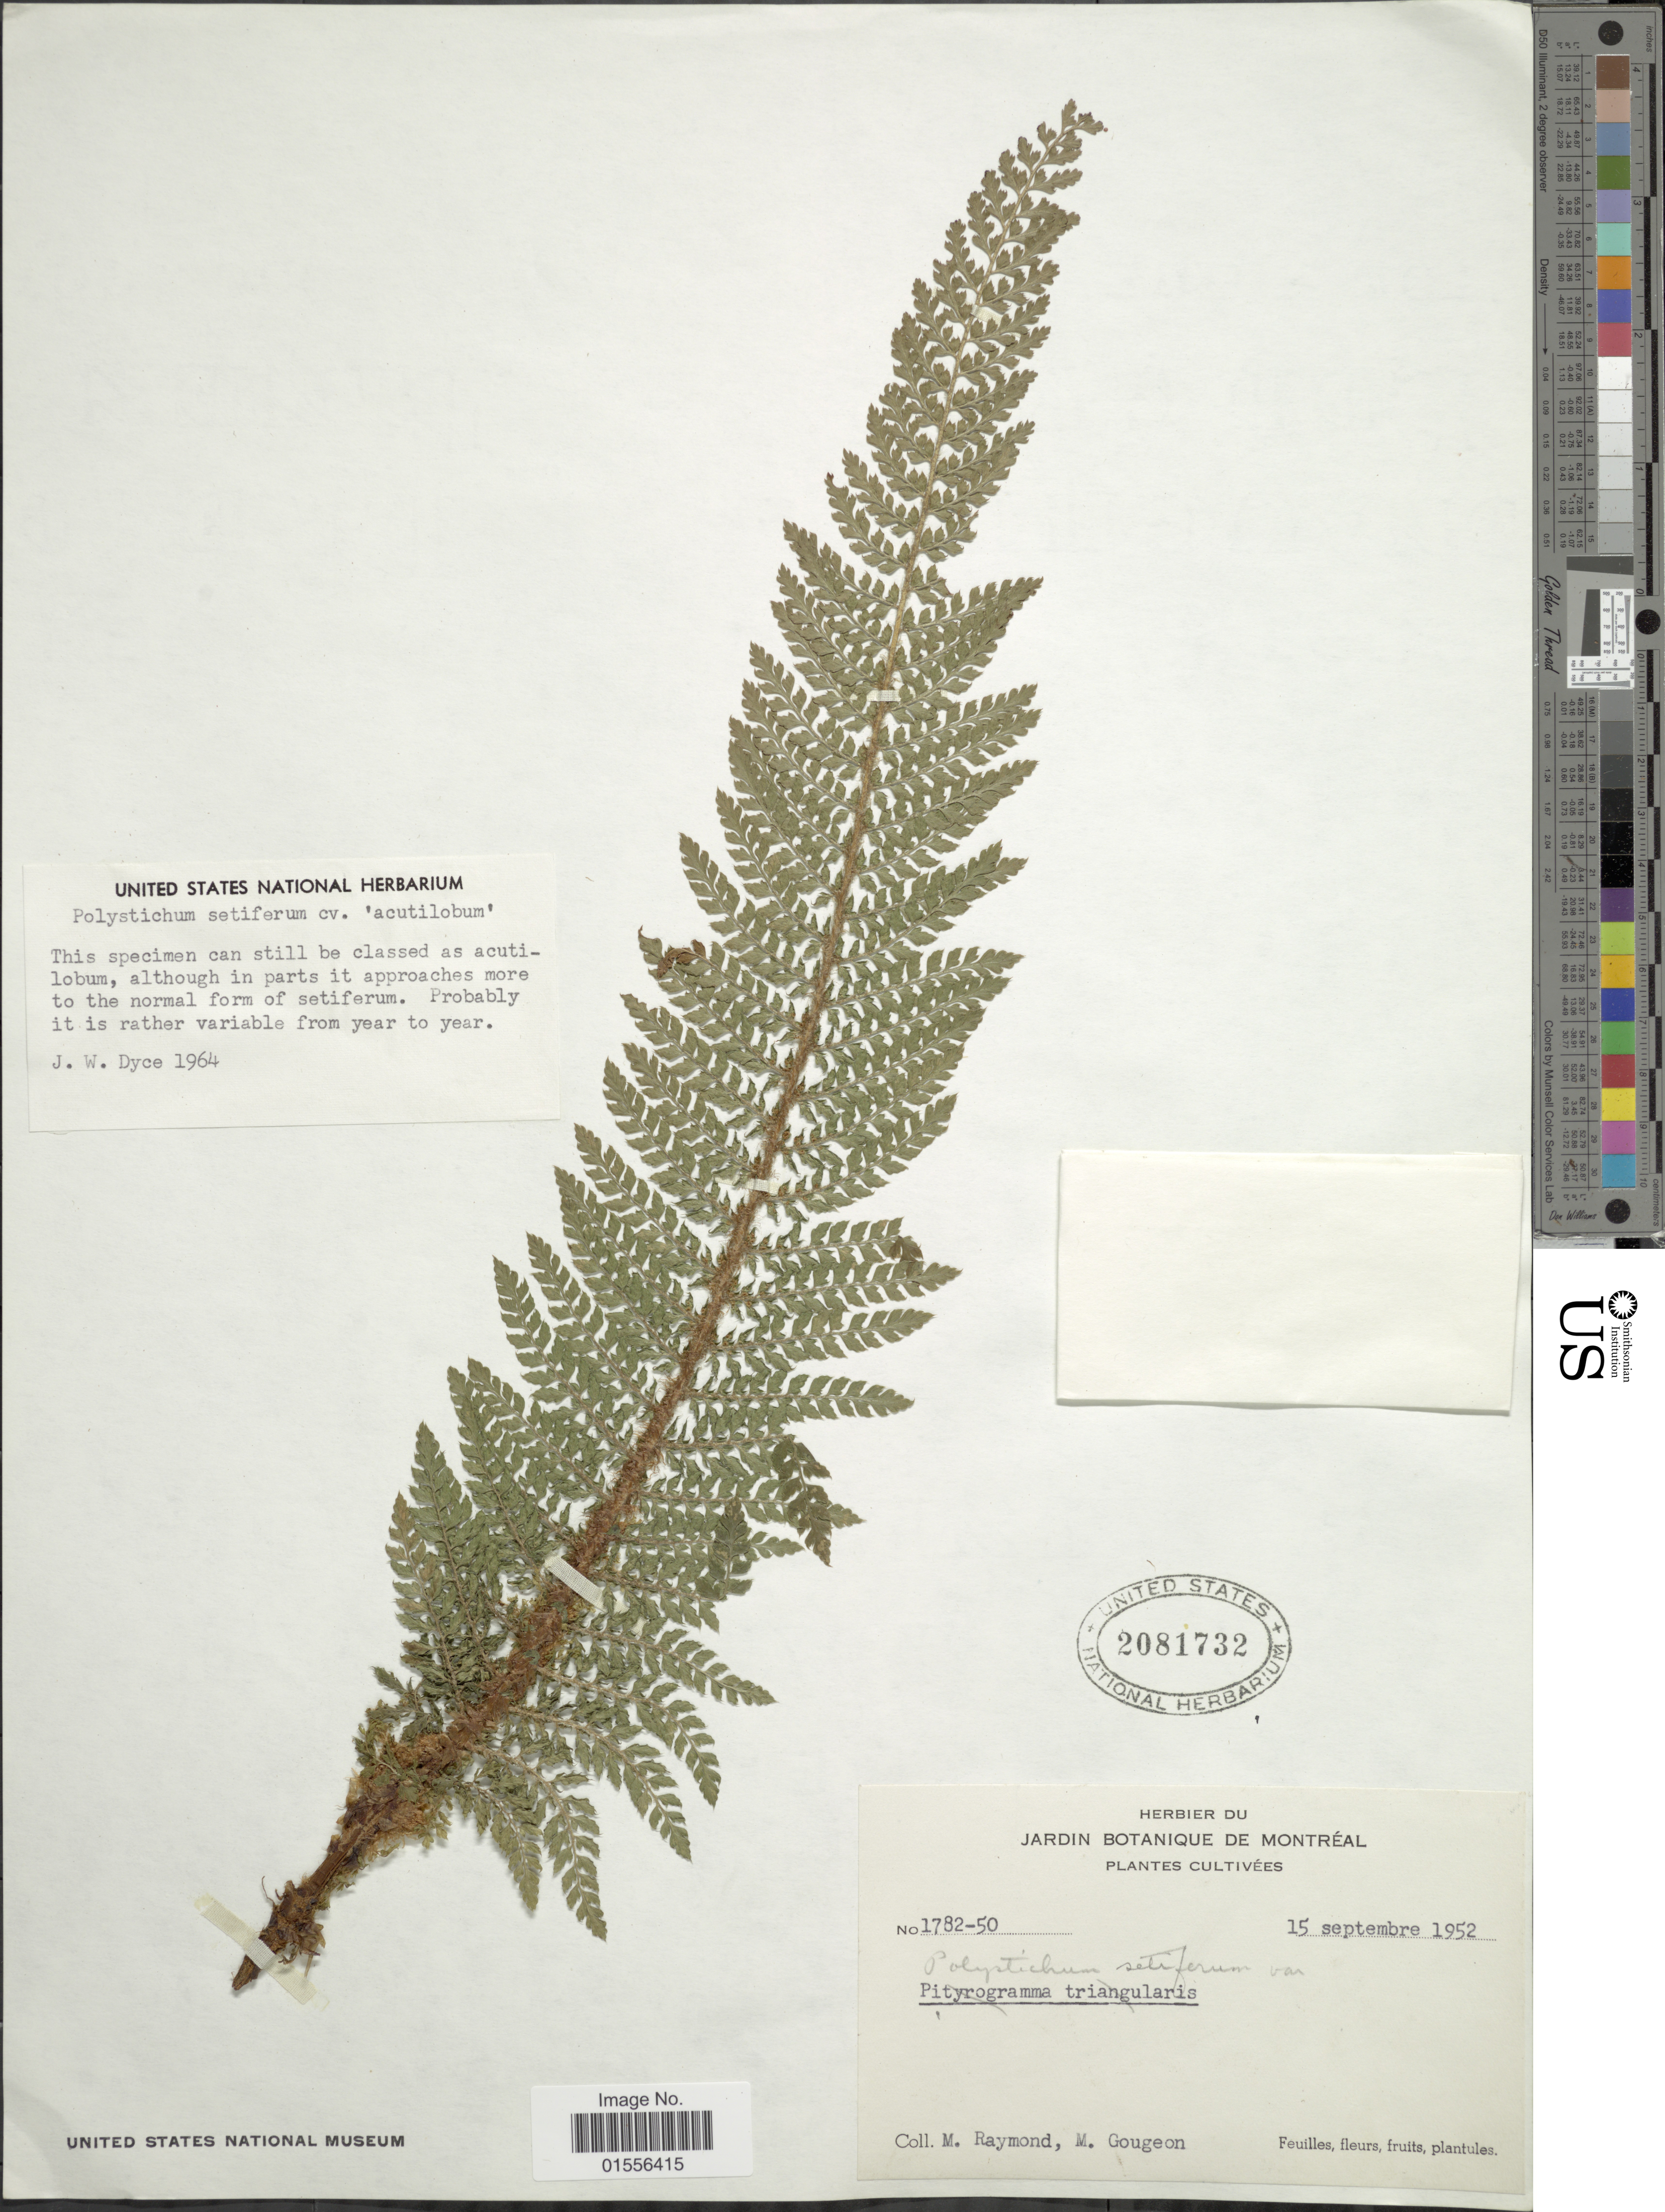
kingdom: Plantae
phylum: Tracheophyta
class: Polypodiopsida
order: Polypodiales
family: Dryopteridaceae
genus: Polystichum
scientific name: Polystichum setiferum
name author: (Forssk.) Moore ex Woynar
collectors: M. Raymond & M. Gougeon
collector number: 1782-50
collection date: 1952-09-15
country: Canada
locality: Plantes cultivées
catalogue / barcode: US 2081732